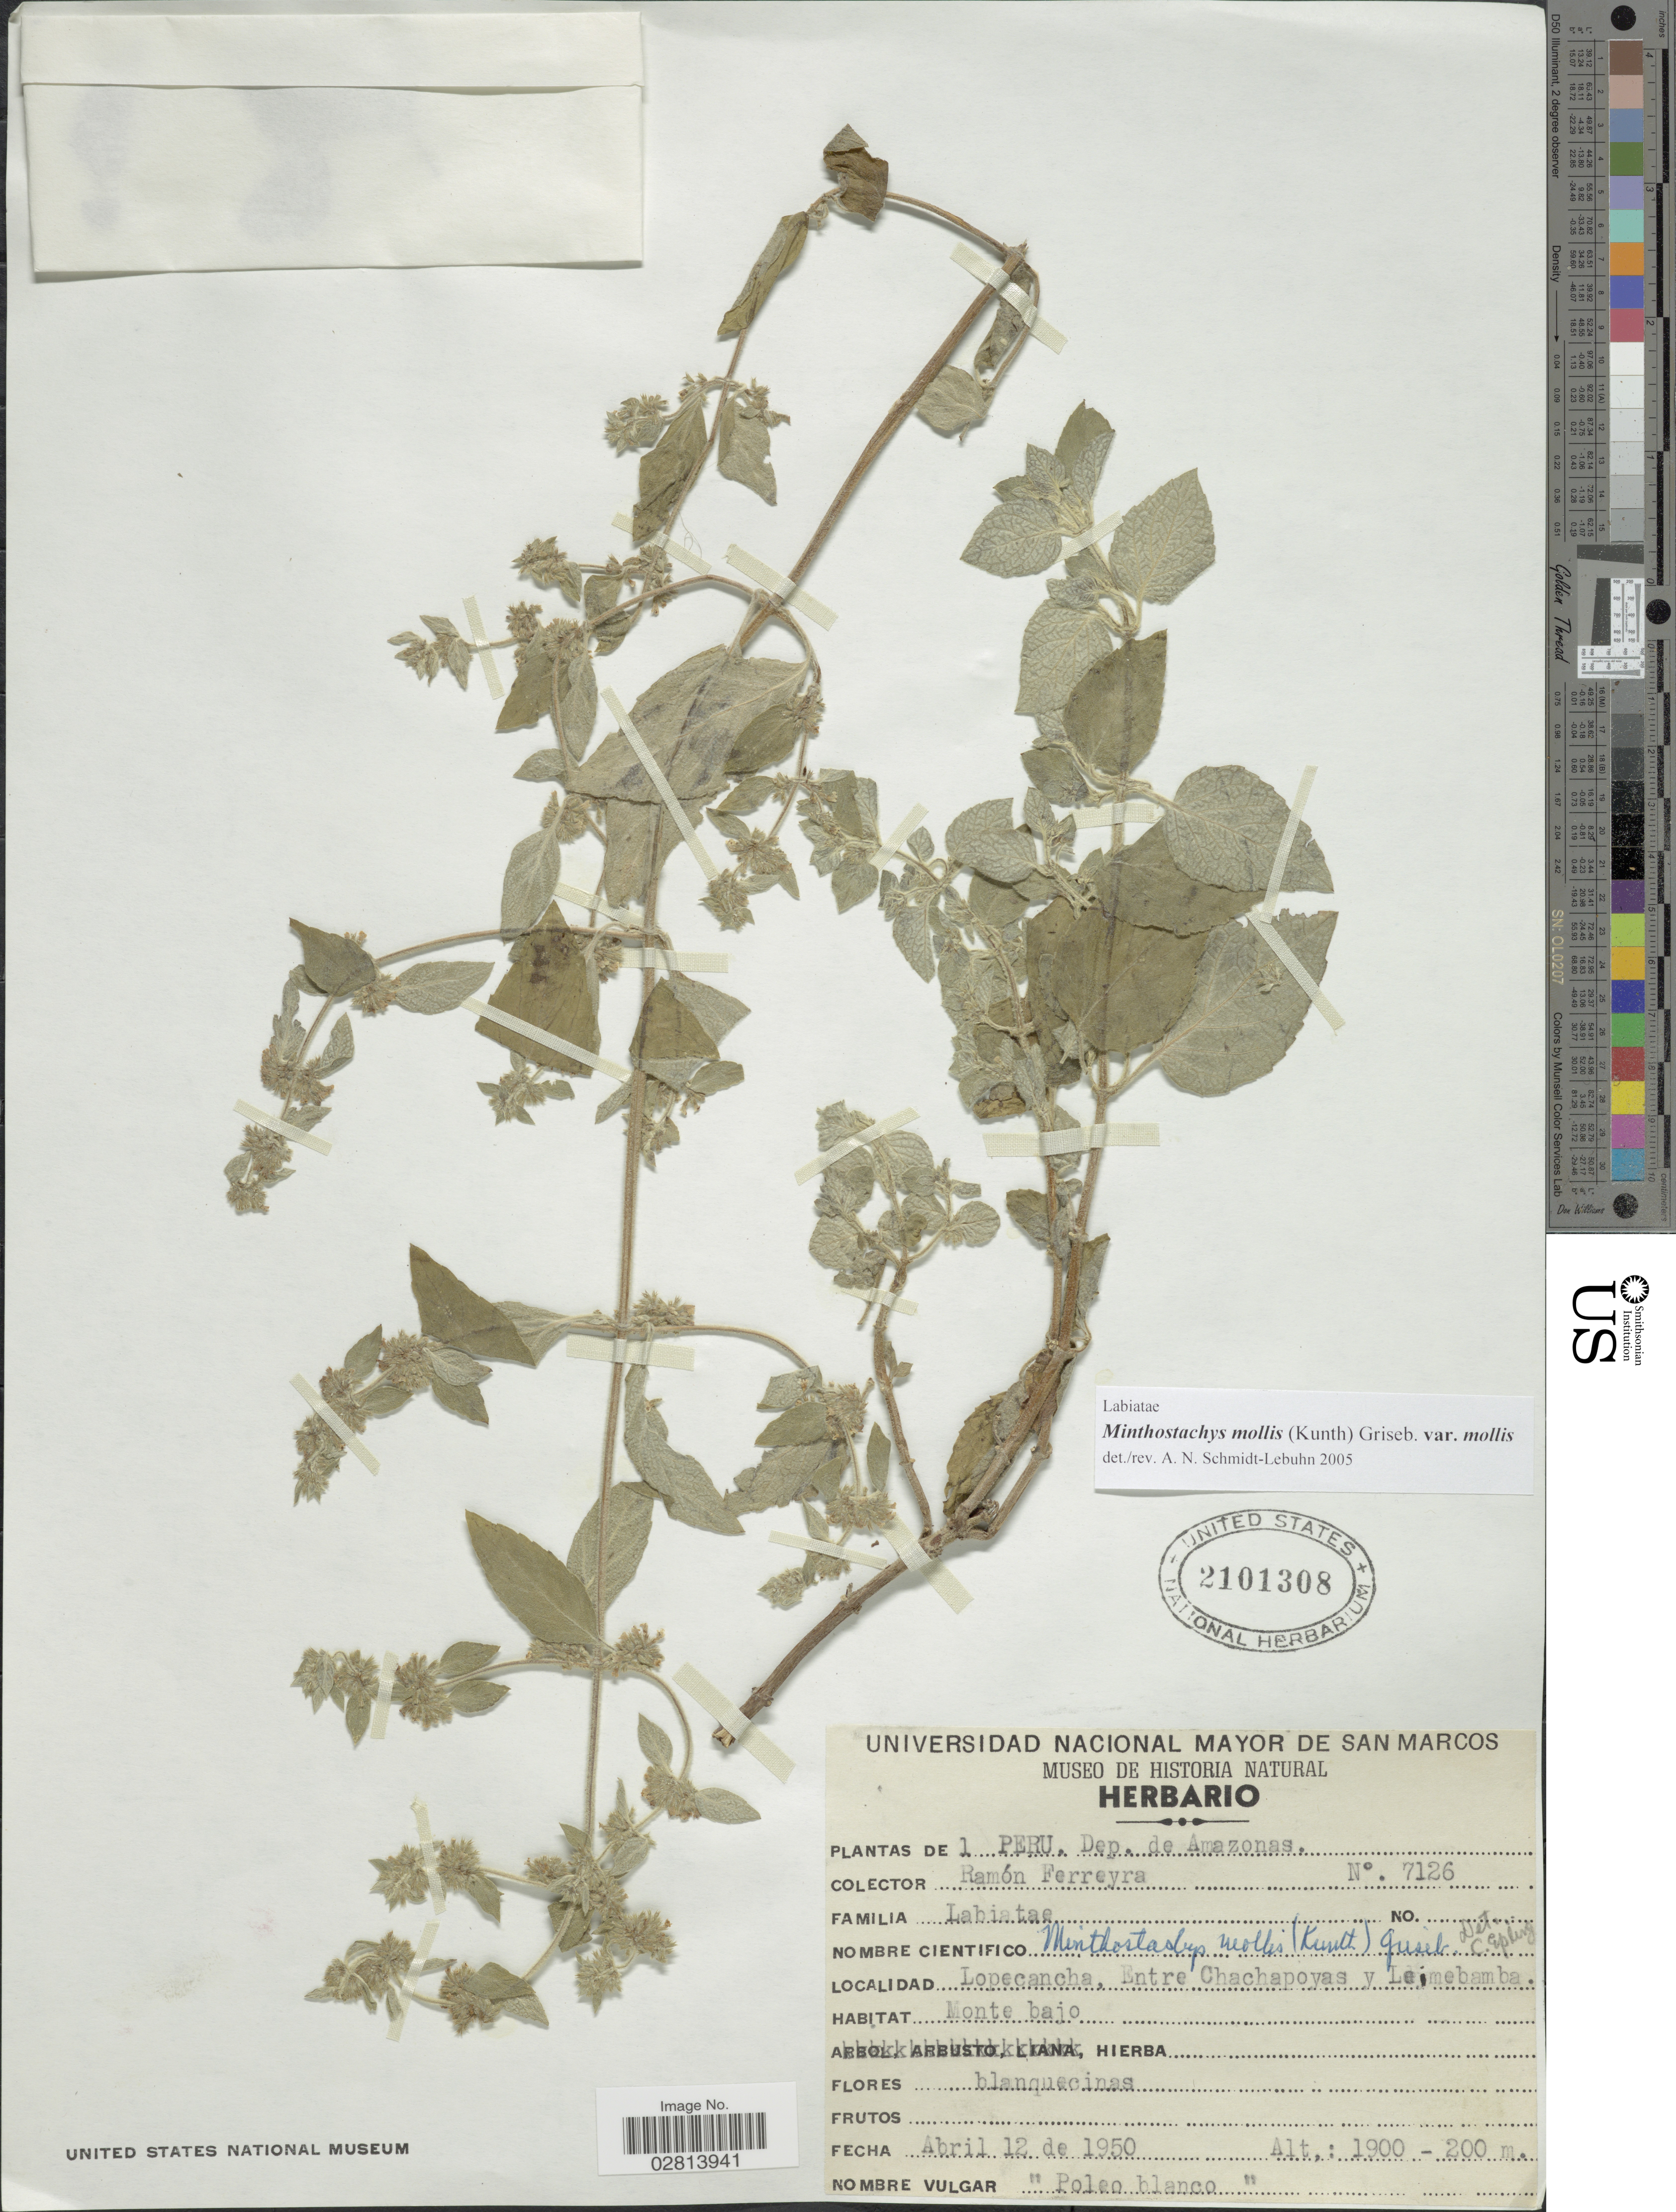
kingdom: Plantae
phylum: Tracheophyta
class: Magnoliopsida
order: Lamiales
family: Lamiaceae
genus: Minthostachys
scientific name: Minthostachys mollis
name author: (Kunth) Griseb.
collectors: R. A. Ferreyra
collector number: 7126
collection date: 1950-04-12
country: Peru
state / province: Amazonas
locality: Dep. de Amazonas, Lopecancha, Entre Chachapoyas y Leimebamba, Monte bajo.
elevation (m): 200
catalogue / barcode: US 2101308